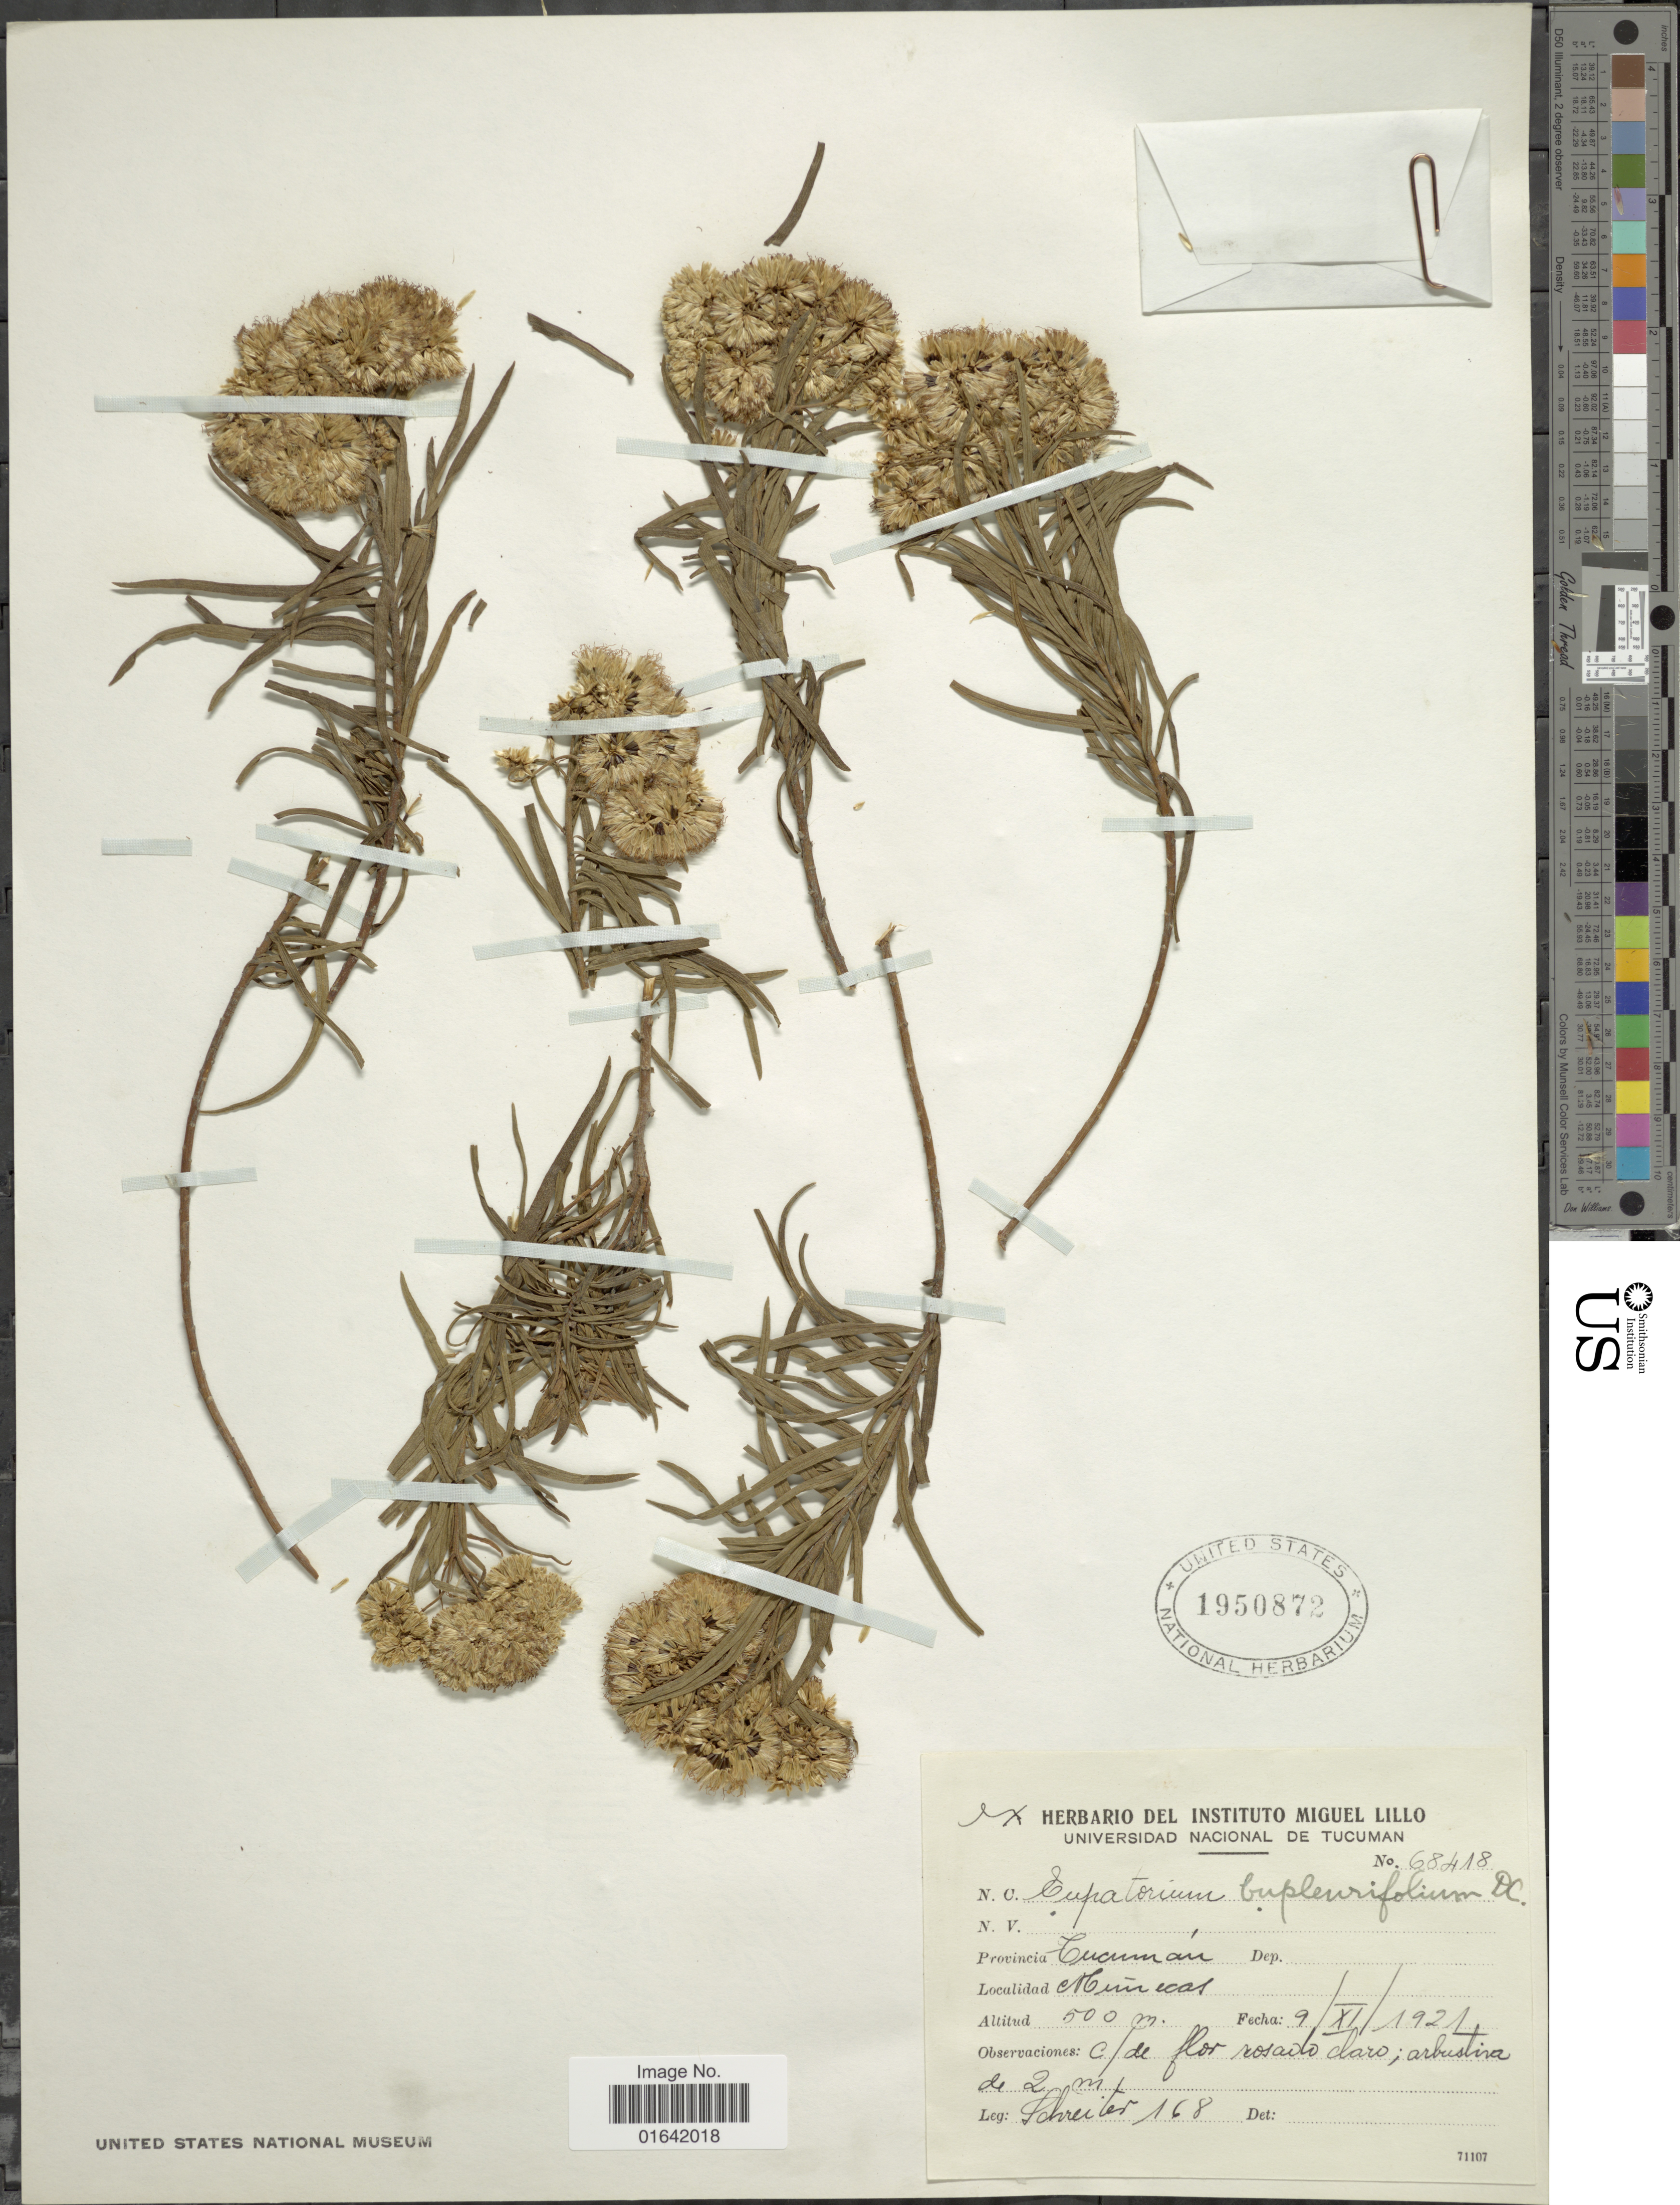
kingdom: Plantae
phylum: Tracheophyta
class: Magnoliopsida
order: Asterales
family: Asteraceae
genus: Campovassouria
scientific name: Campovassouria bupleurifolia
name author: (DC.) R.M. King & H. Rob.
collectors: -. Schreiter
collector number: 168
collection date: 1921-11-09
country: Argentina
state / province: Tucuman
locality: Munecas.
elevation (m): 500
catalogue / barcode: US 1950872